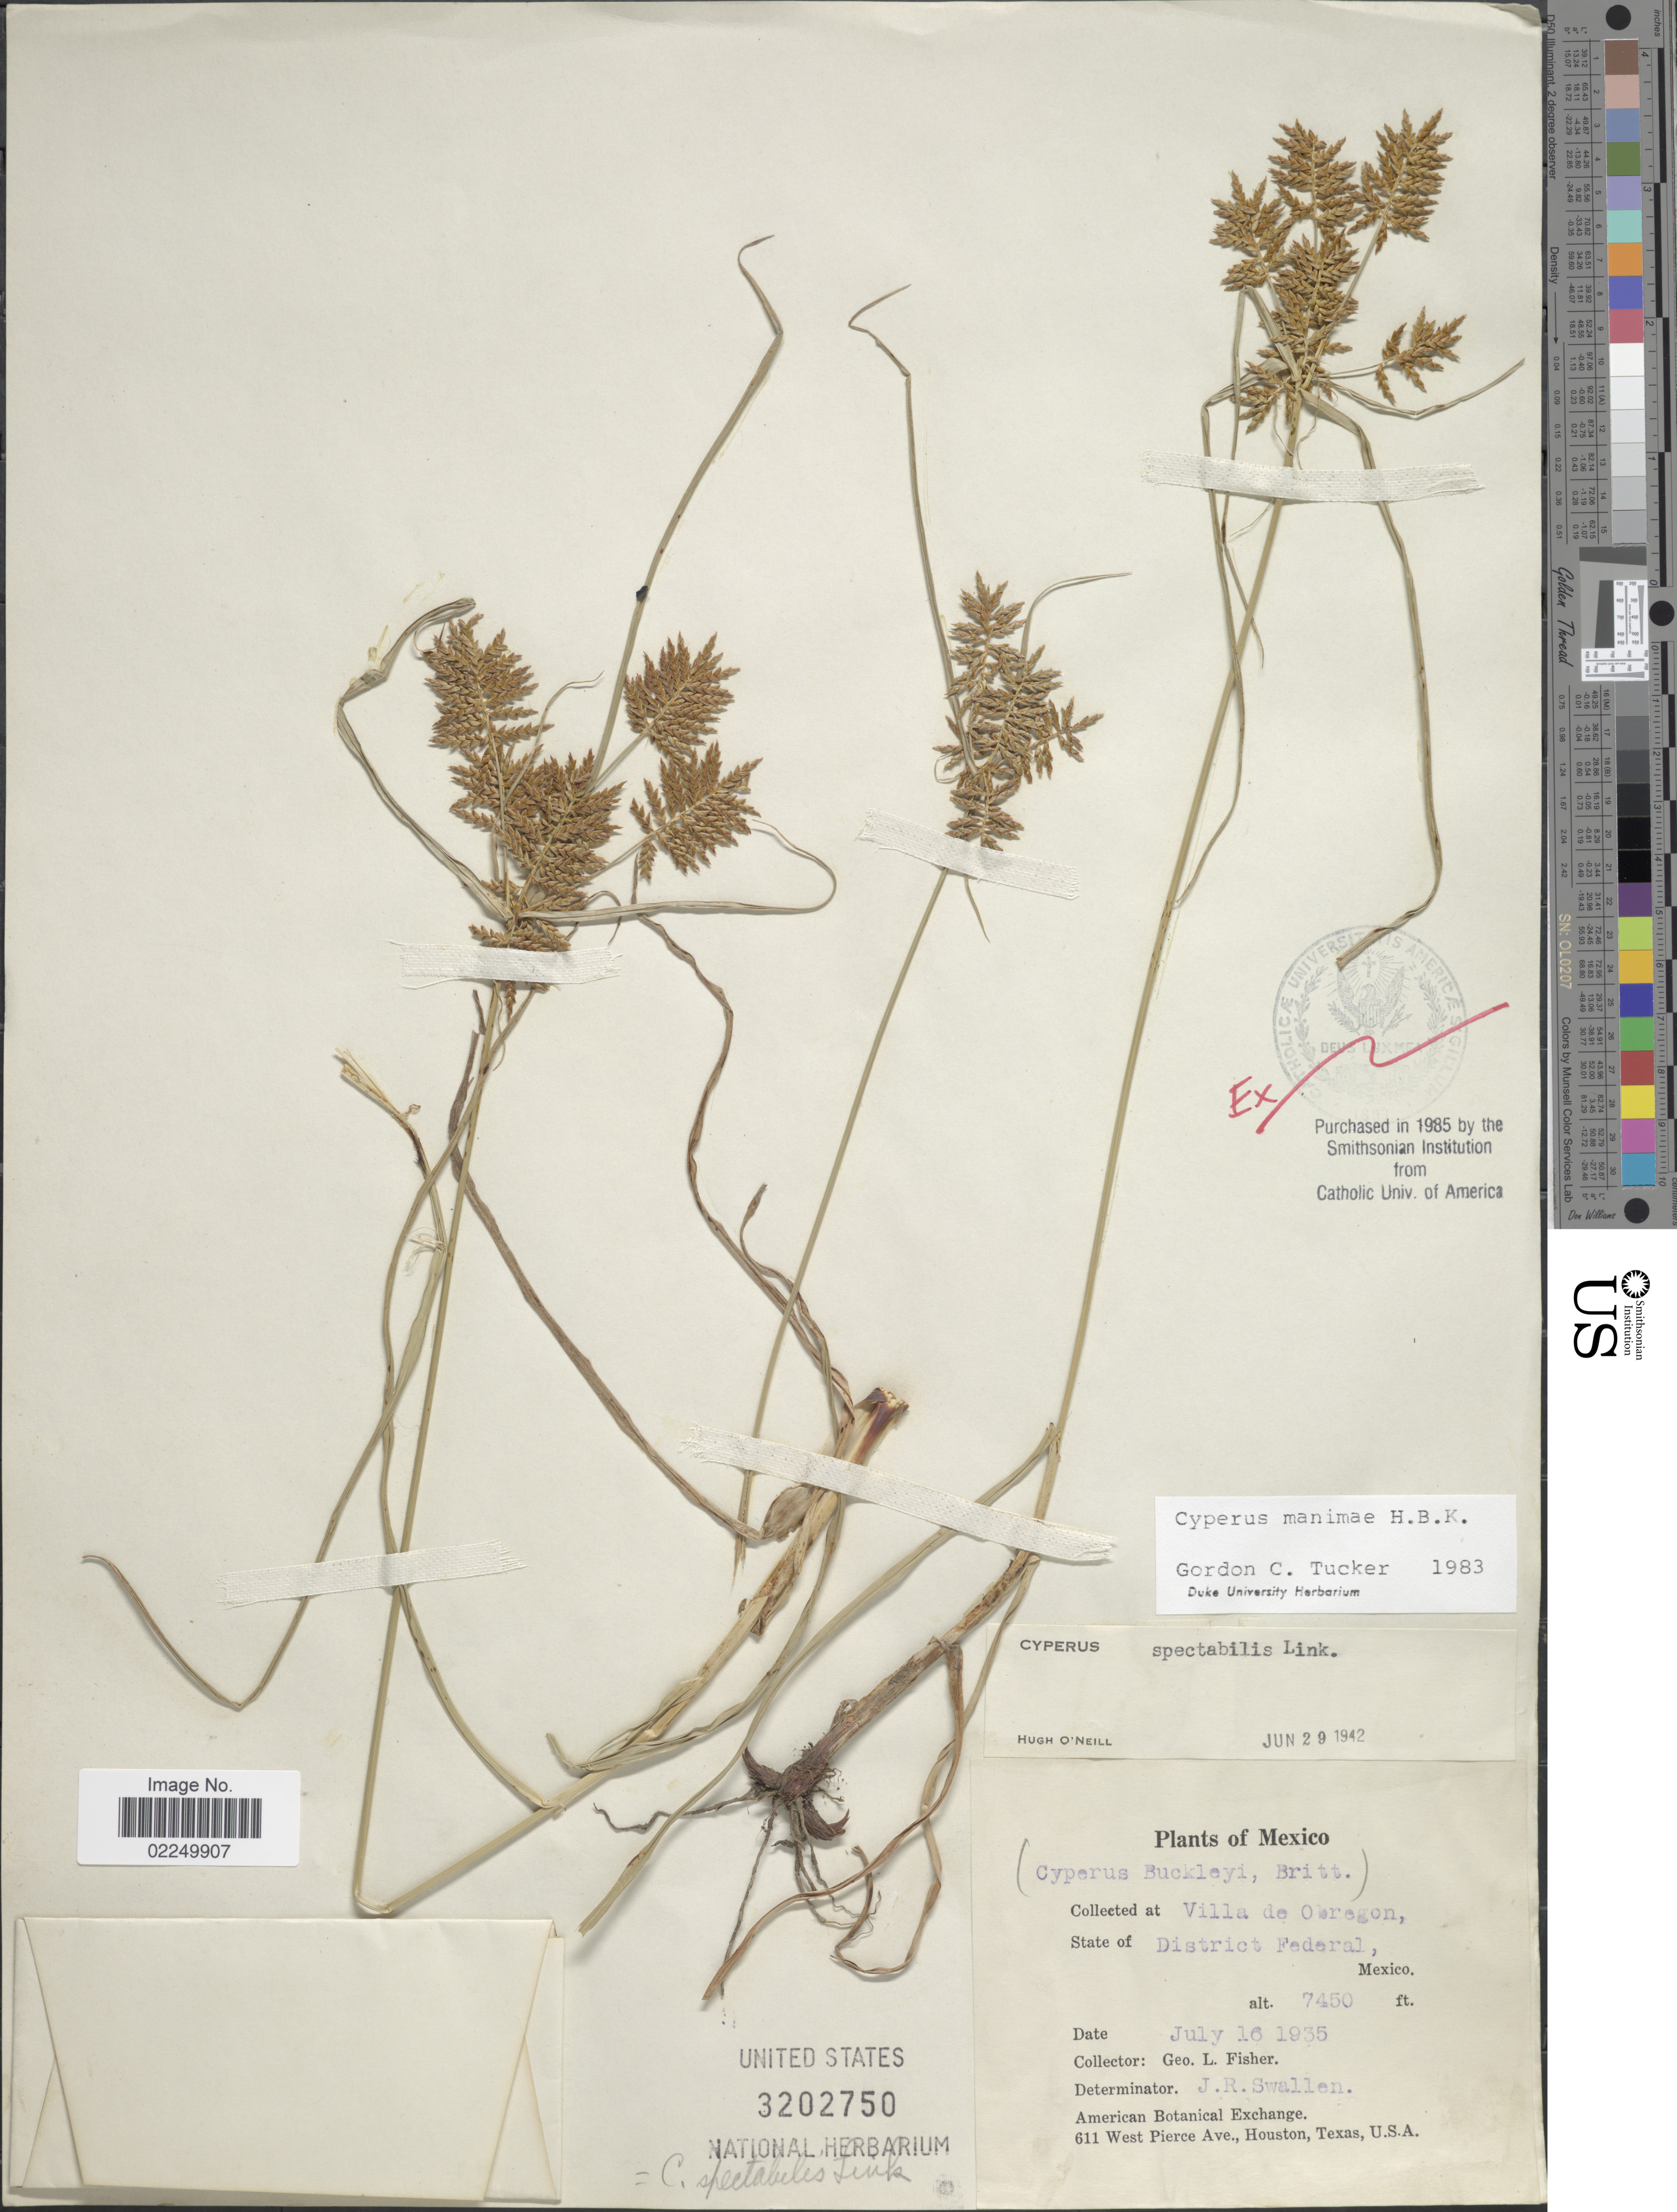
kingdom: Plantae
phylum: Tracheophyta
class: Liliopsida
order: Poales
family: Cyperaceae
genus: Cyperus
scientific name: Cyperus manimae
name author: Kunth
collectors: G. L. Fisher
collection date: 1935-07-16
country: Mexico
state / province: Distrito Federal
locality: Villa de Oregon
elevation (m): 2271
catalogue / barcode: US 3202750